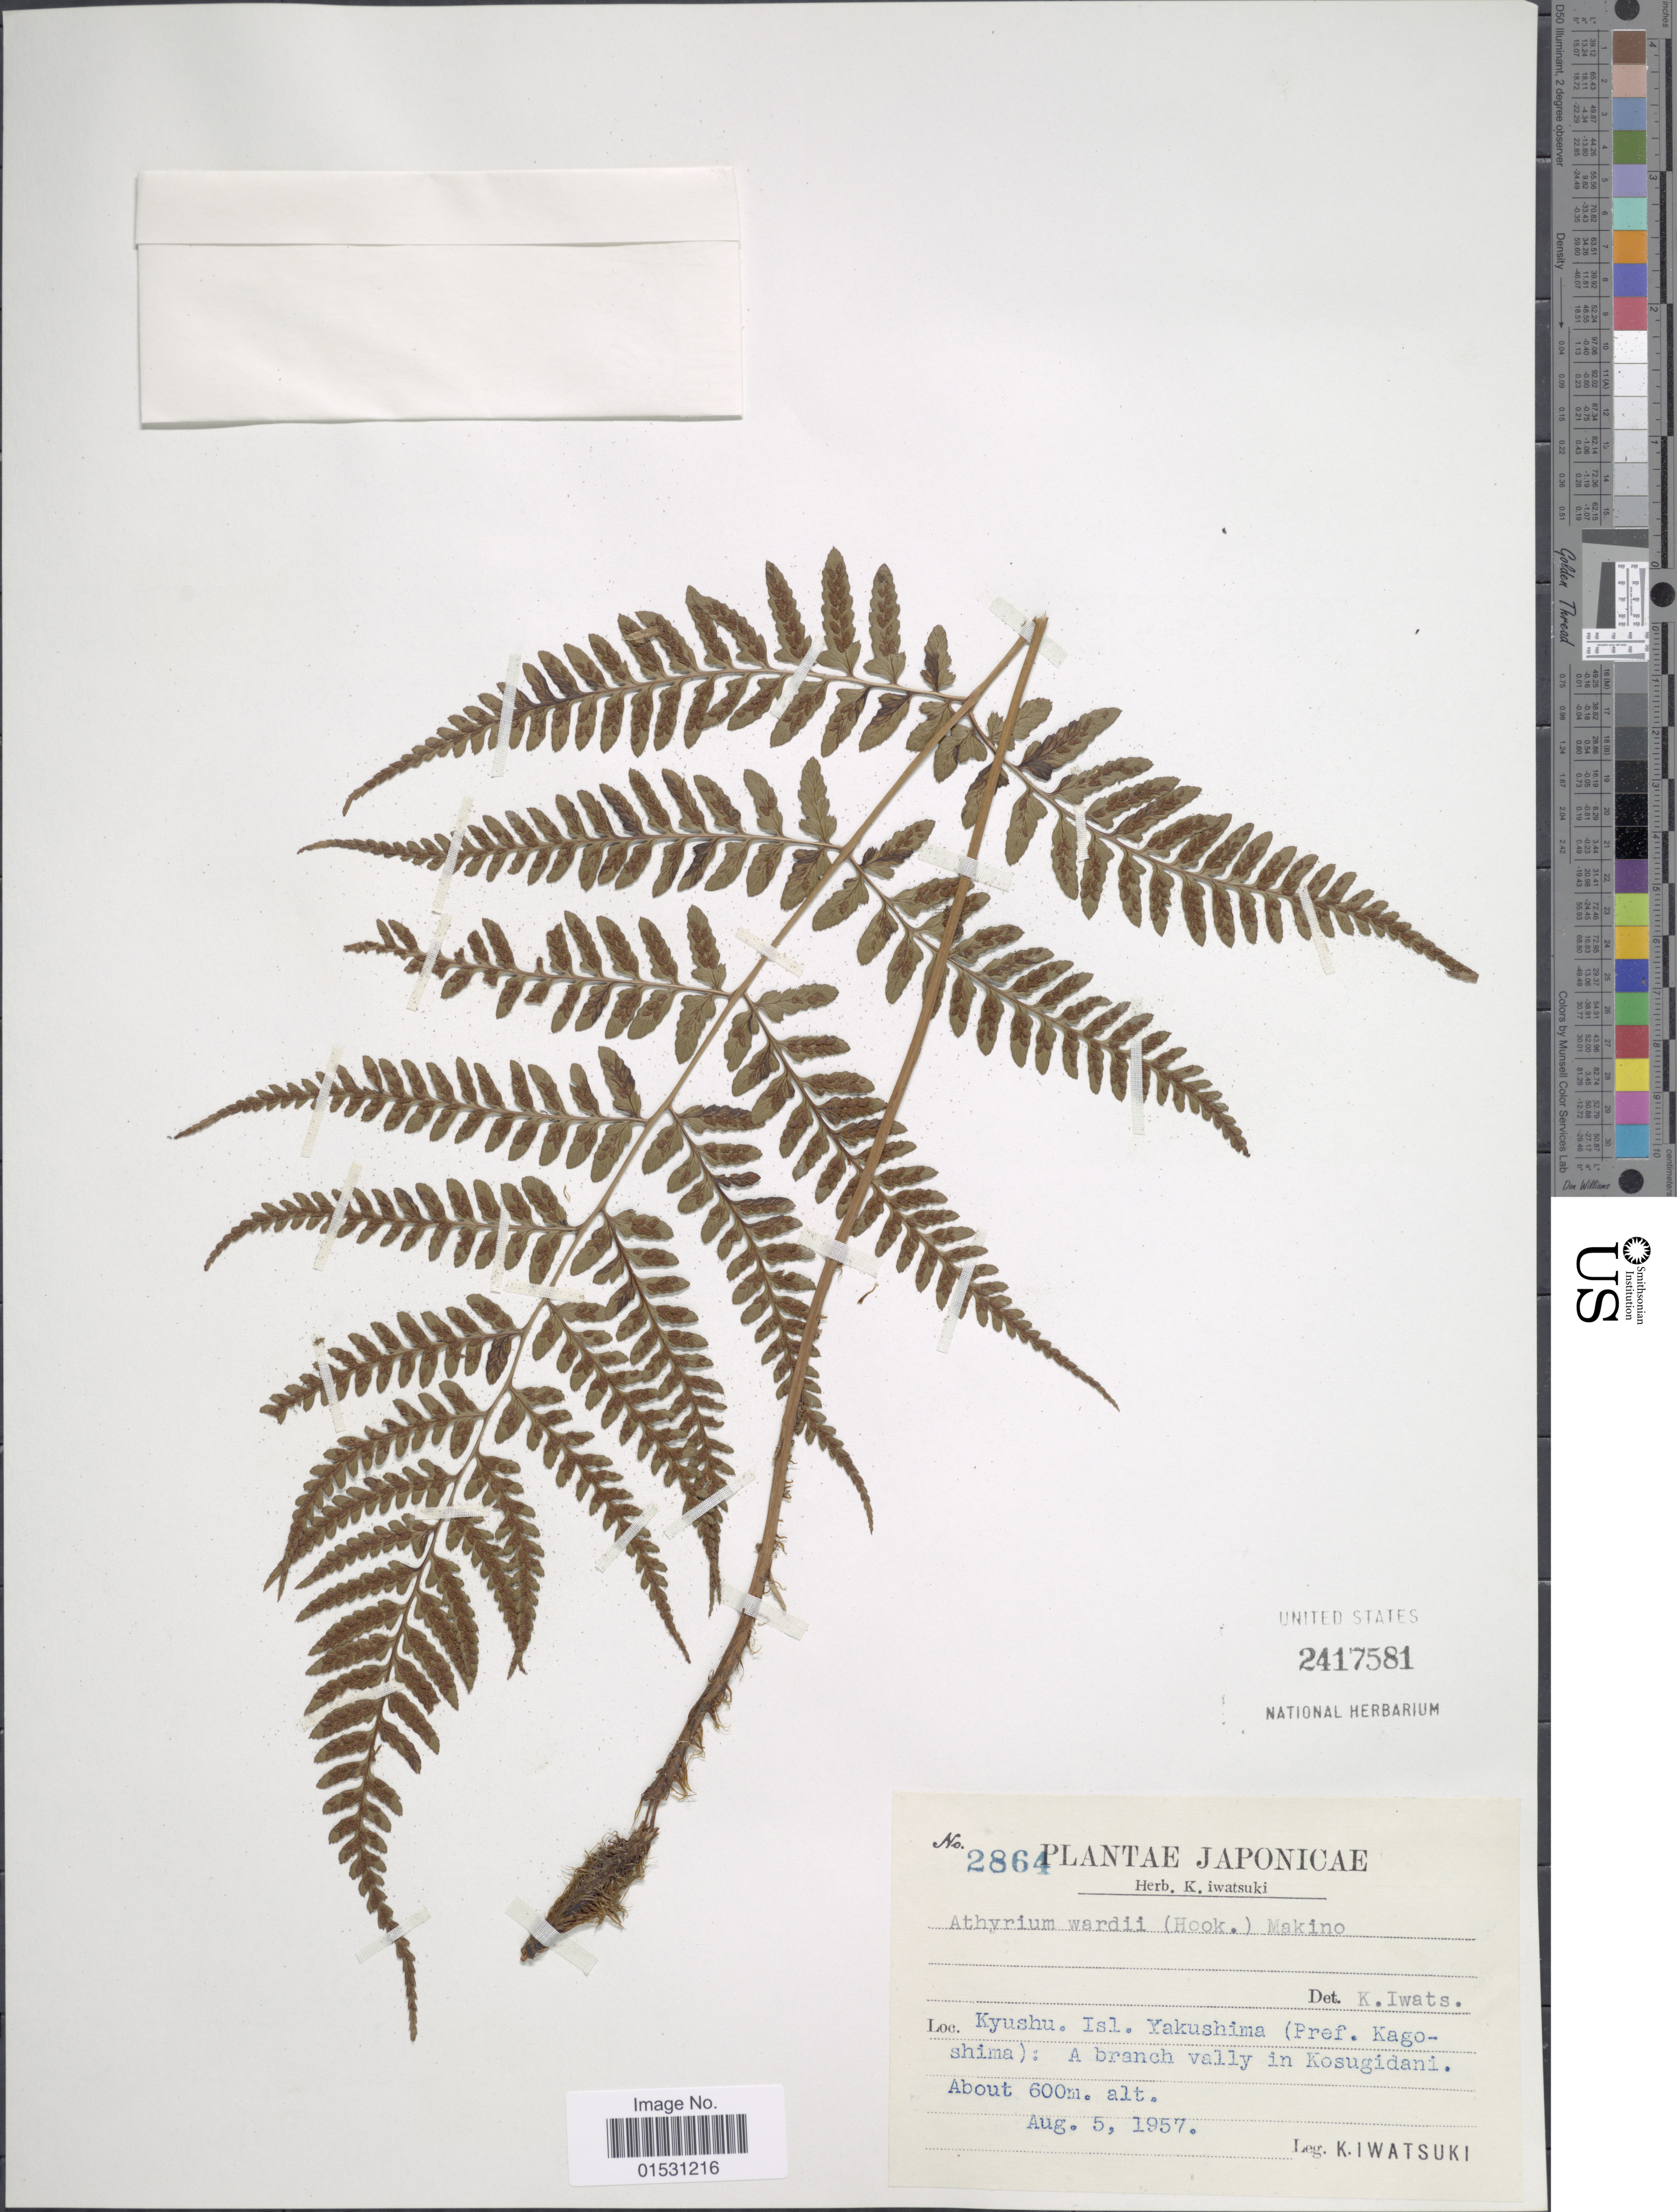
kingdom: Plantae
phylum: Tracheophyta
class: Polypodiopsida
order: Polypodiales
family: Athyriaceae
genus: Athyrium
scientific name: Athyrium wardii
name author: (Hook.) Makino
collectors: K. Iwatsuki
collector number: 2864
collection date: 1957-08-05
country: Japan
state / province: Kagosima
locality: Kyushu. Isl. Yakushima (Pref. Kagoshima): A branch valley in Kosugidani.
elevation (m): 600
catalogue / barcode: US 2417581